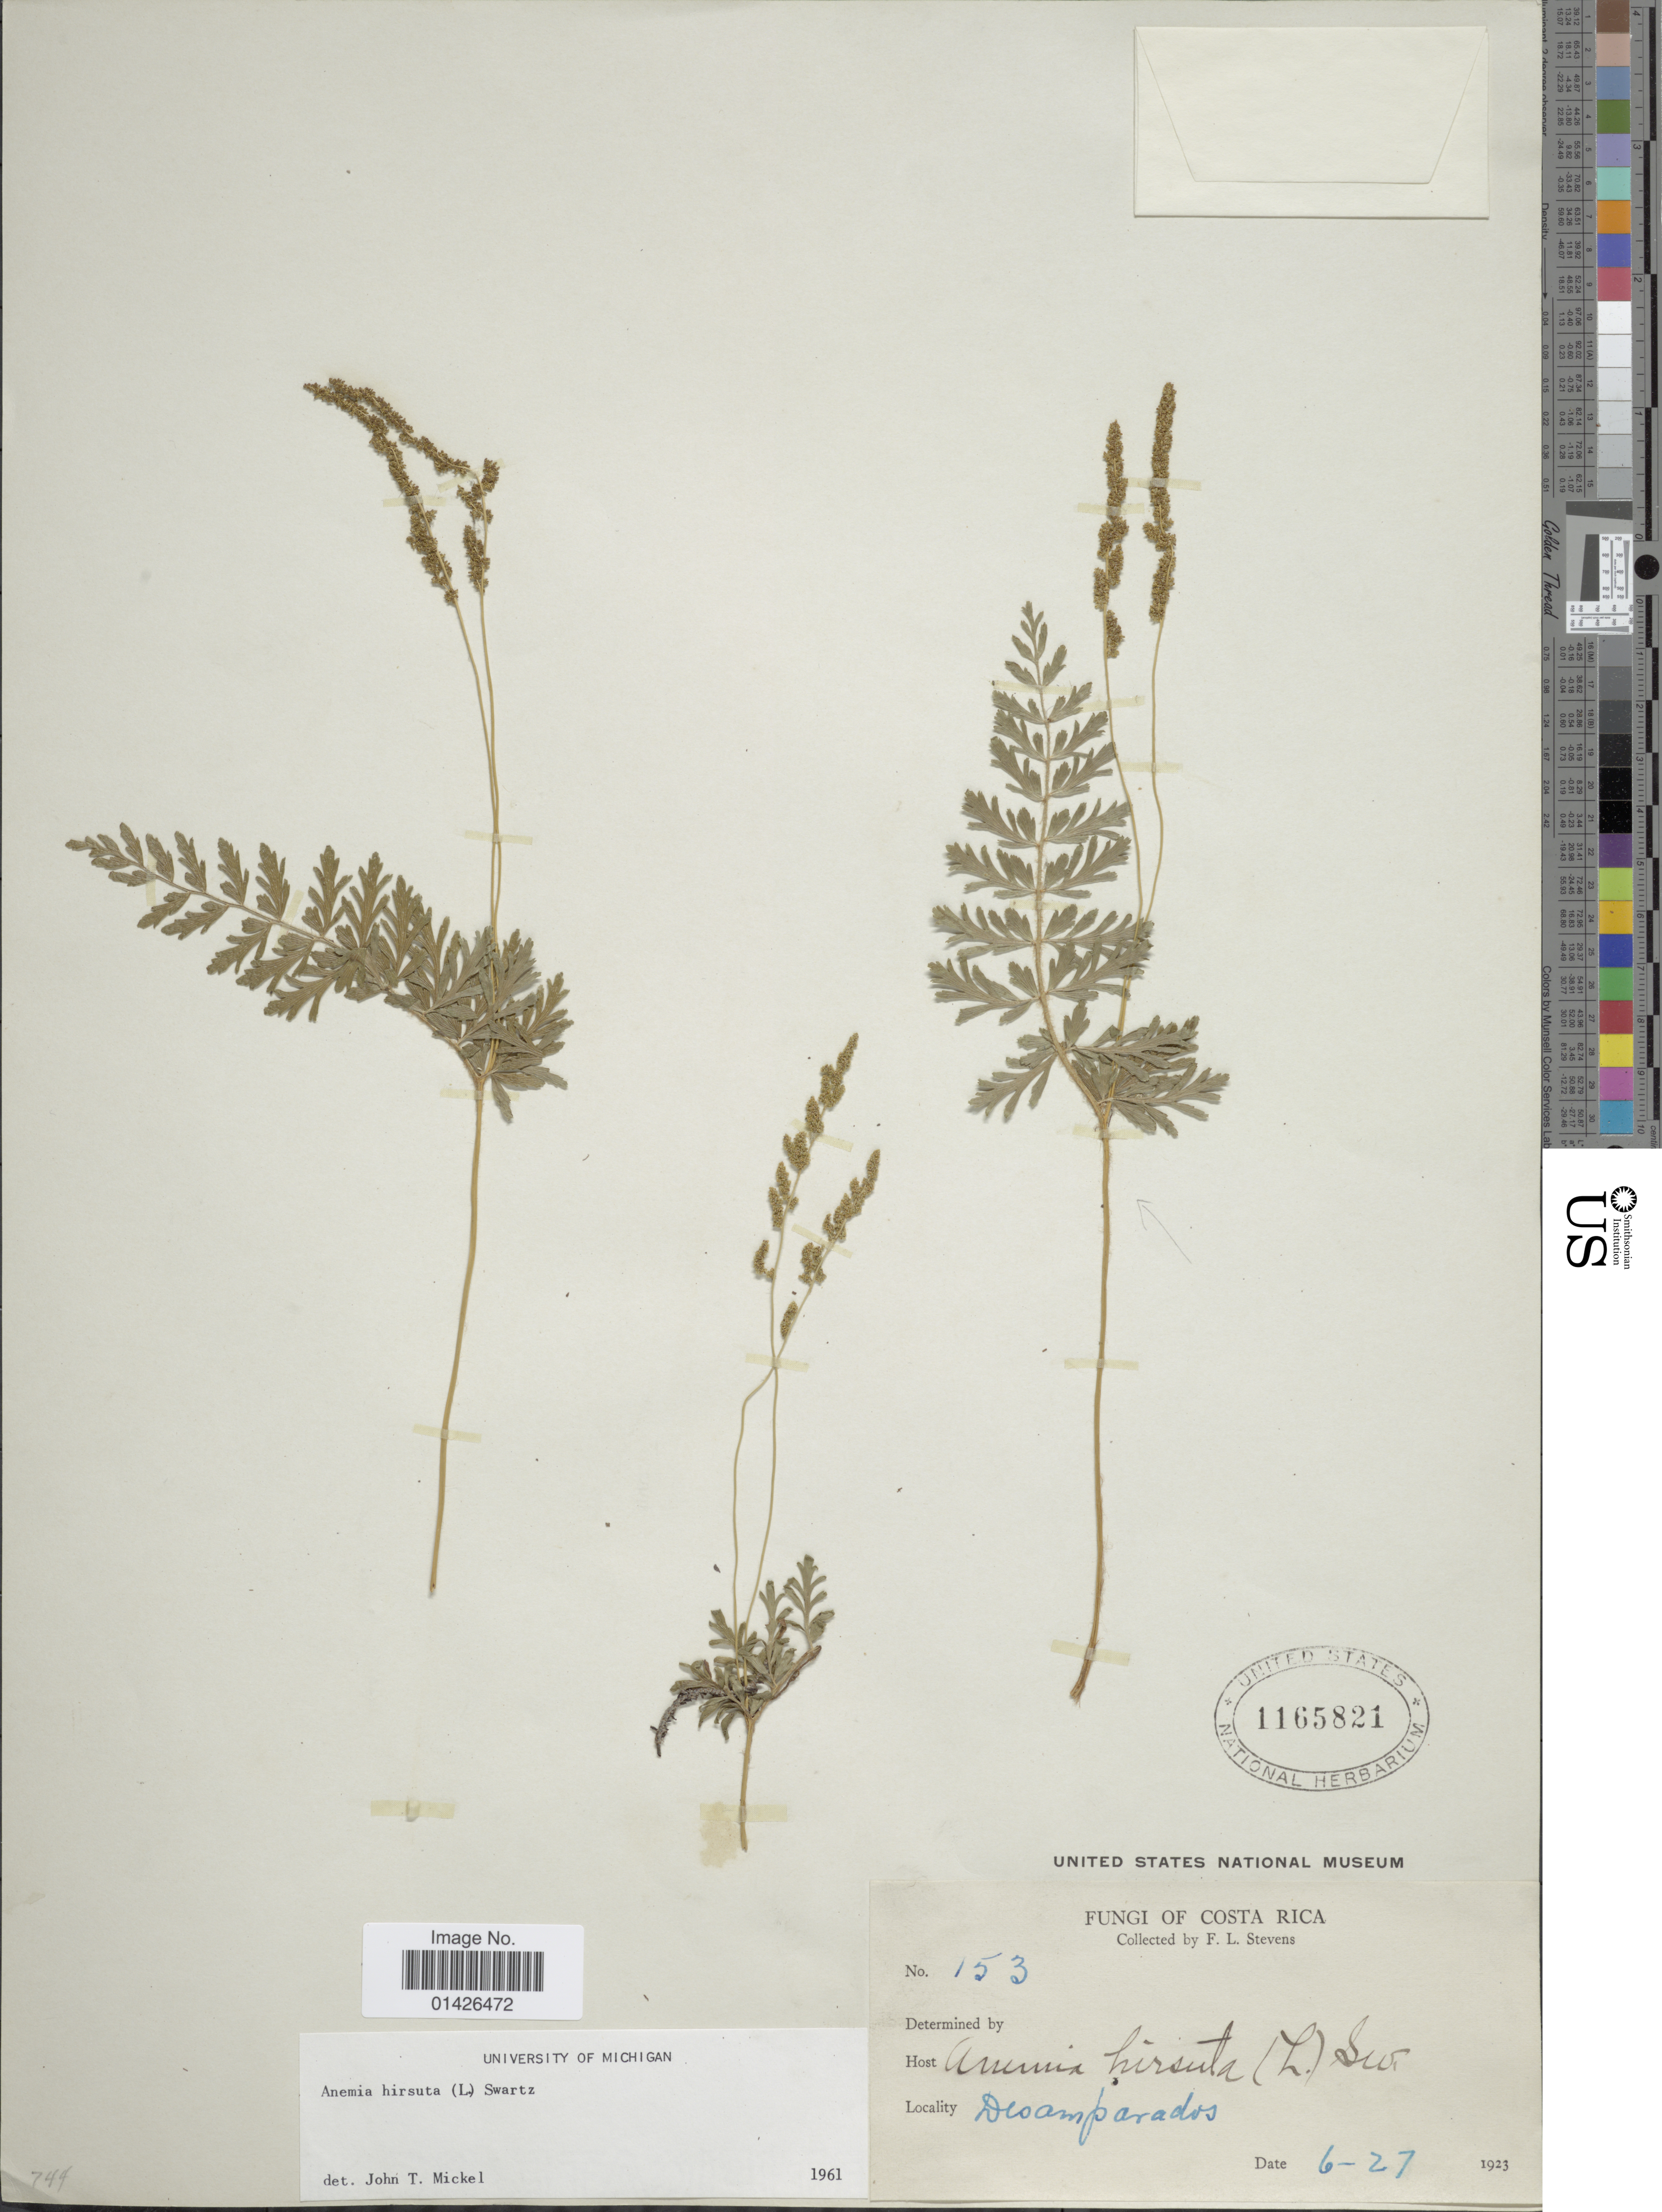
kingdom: Plantae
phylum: Tracheophyta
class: Polypodiopsida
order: Schizaeales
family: Anemiaceae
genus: Anemia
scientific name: Anemia hirsuta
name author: (L.) Sw.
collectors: F. L. Stevens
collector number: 153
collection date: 1923-06-27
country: Costa Rica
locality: Desaparados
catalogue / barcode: US 1165821